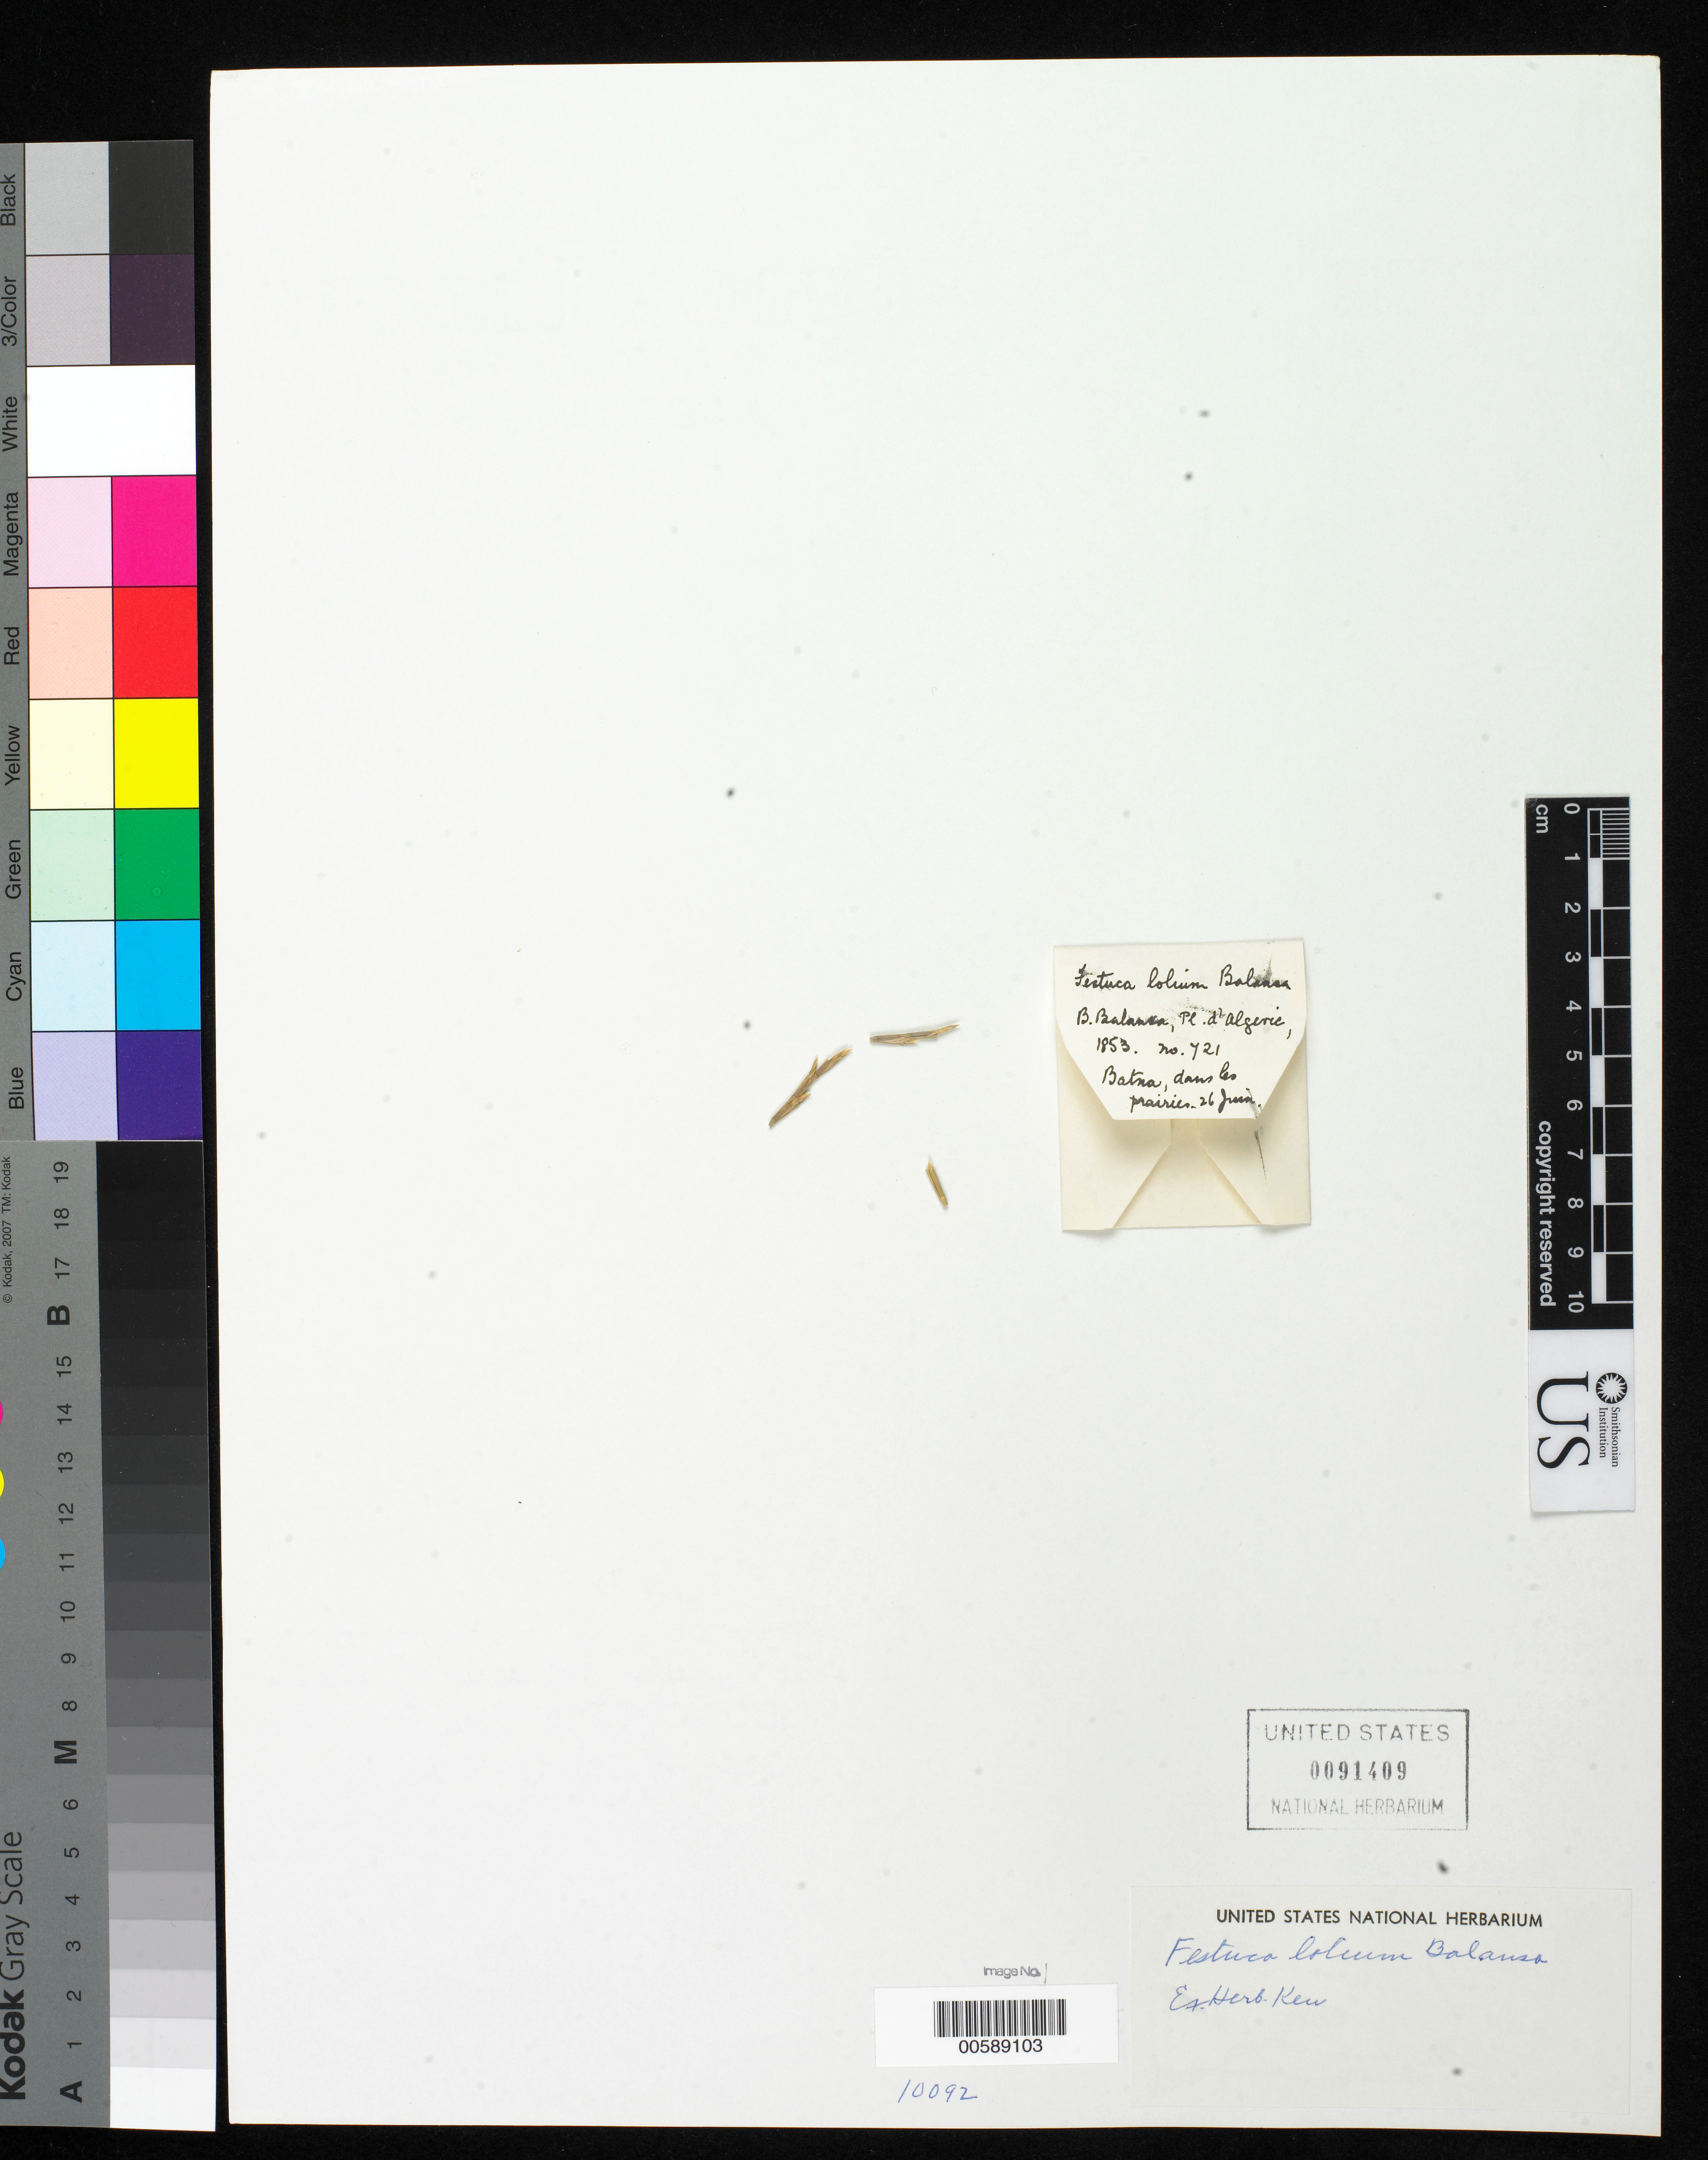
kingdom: Plantae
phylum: Tracheophyta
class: Liliopsida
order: Poales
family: Poaceae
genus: Festuca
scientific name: Festuca lolium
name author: Balansa ex Coss. & Durieu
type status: Type Fragment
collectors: B. Balansa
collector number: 721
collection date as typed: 26 Jun 1853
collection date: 1853-06-26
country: Algeria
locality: Batna, dans les prairies [Batna, in the meadows].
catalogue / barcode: US 91409